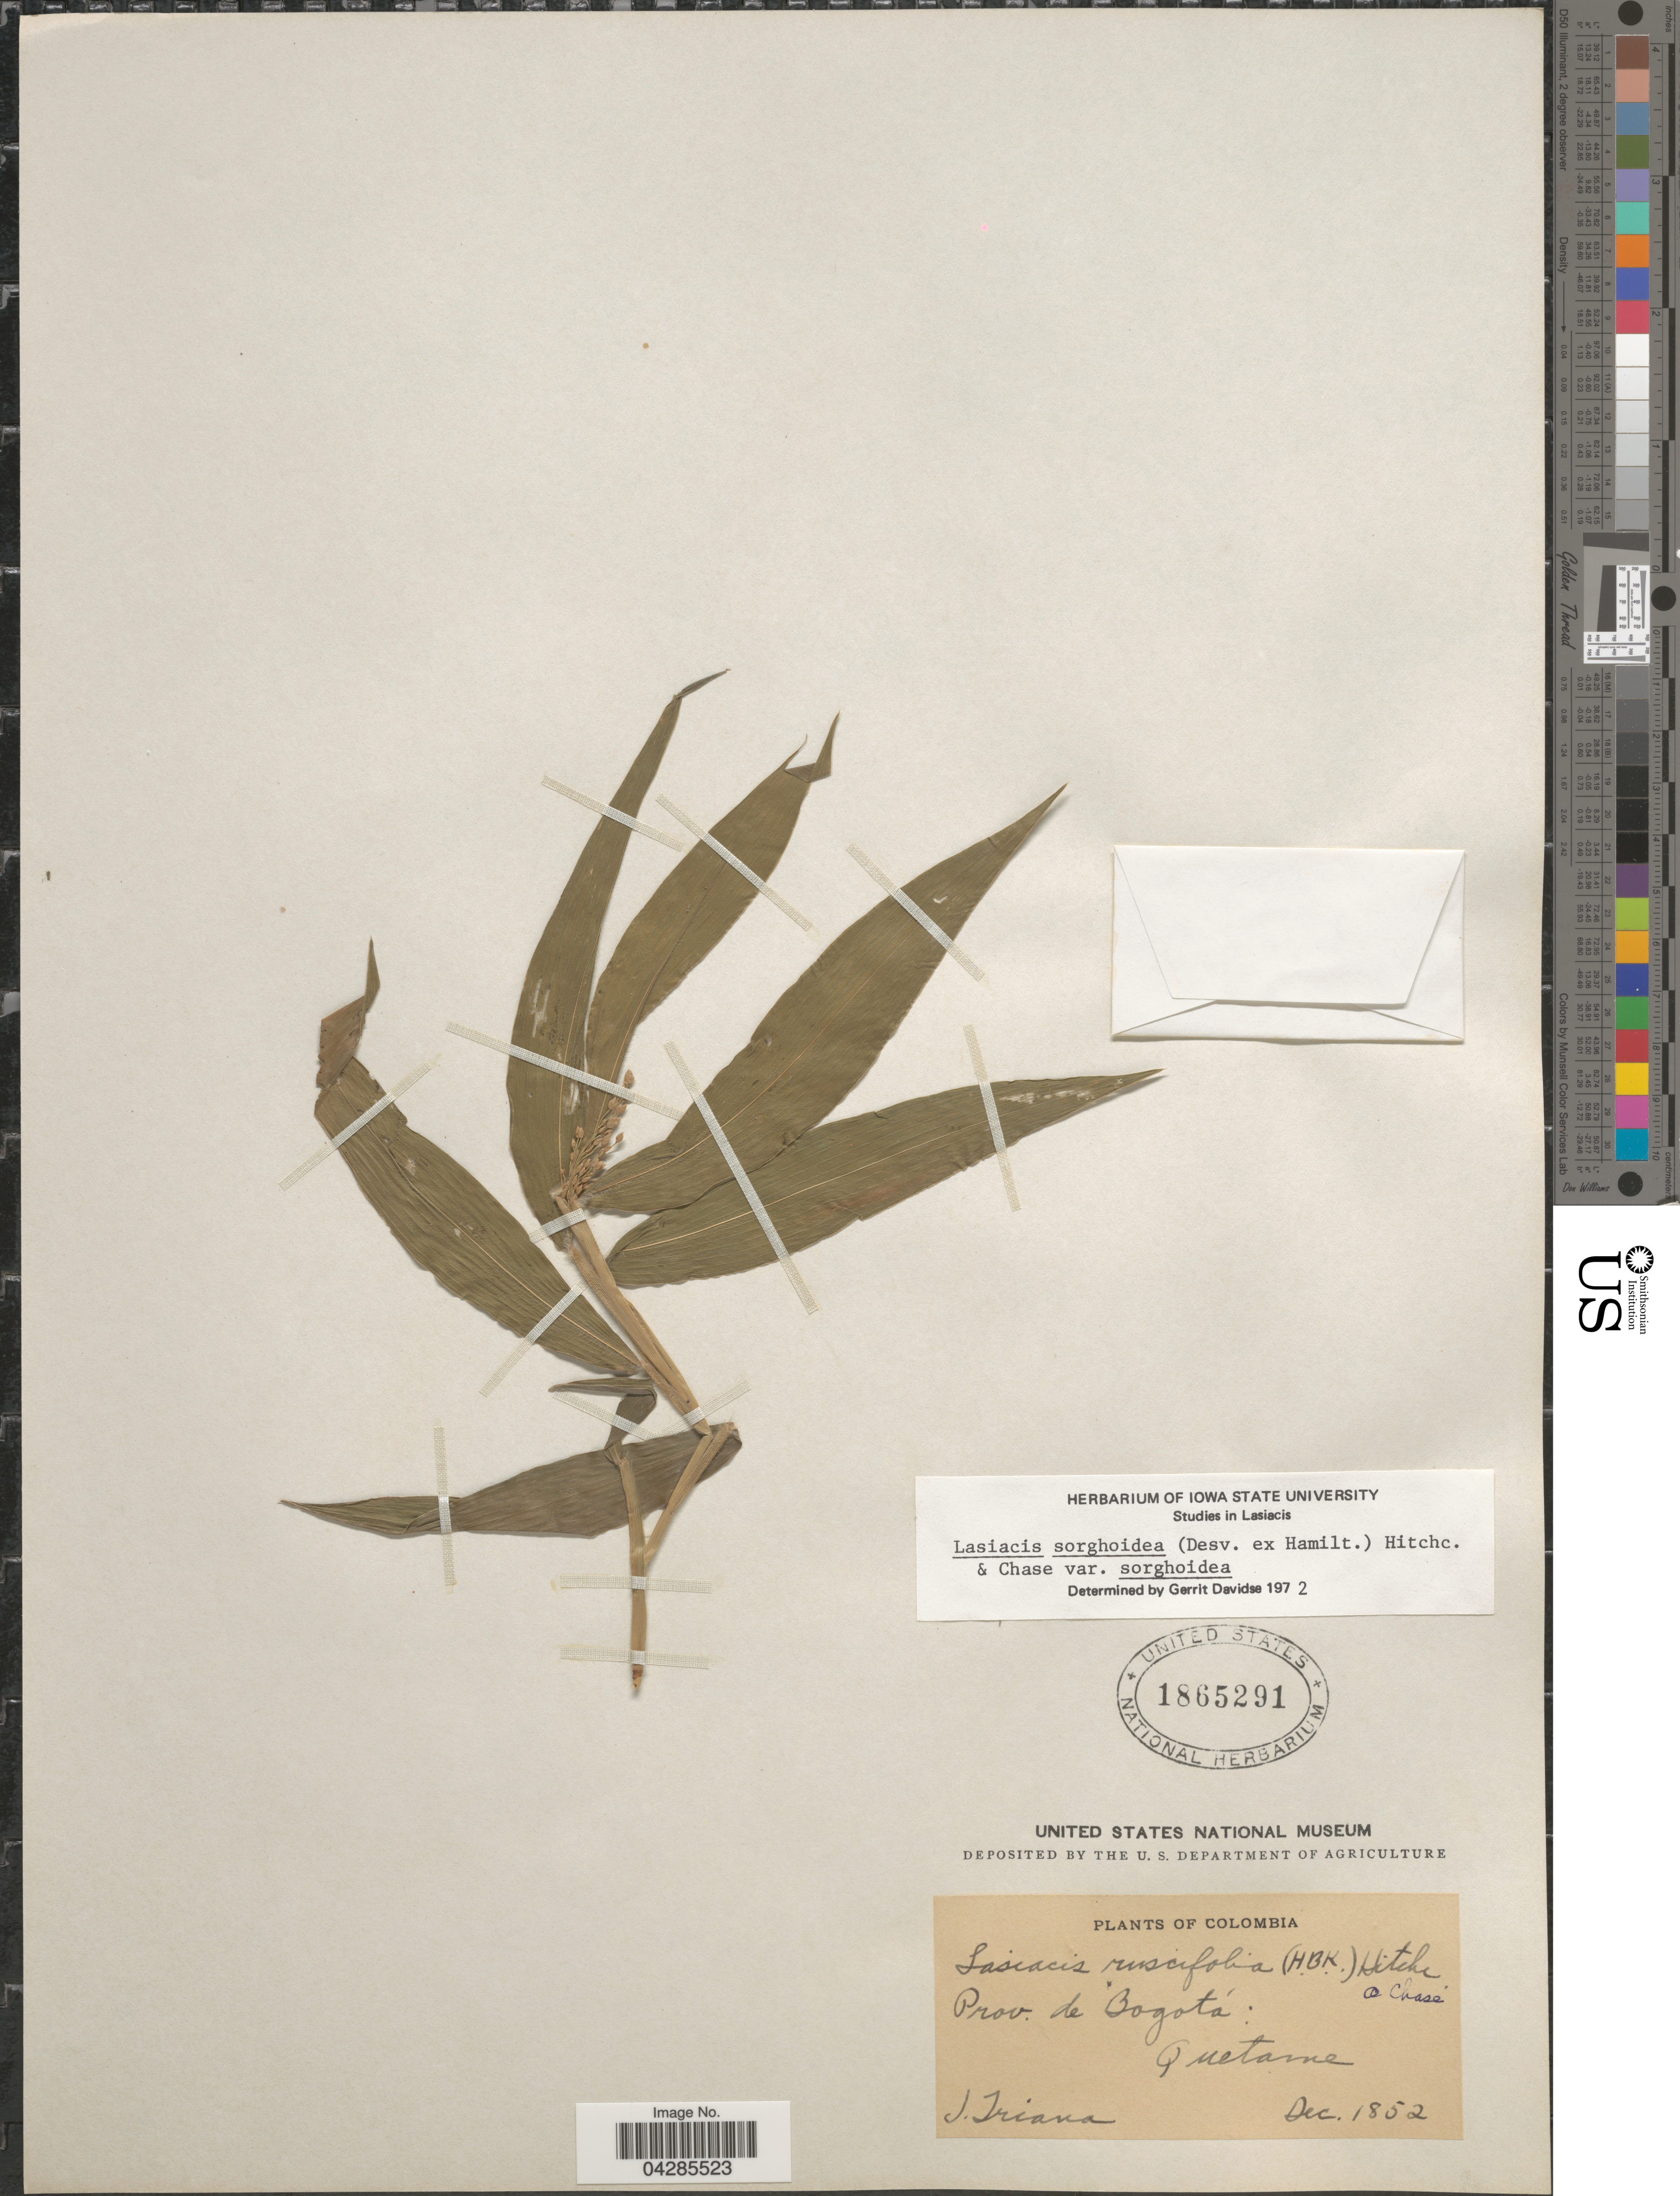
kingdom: Plantae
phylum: Tracheophyta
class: Liliopsida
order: Poales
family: Poaceae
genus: Lasiacis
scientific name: Lasiacis sorghoidea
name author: (Desv. ex Ham.) Hitchc. & Chase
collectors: J. Triana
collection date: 1852-12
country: Colombia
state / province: Bogota D.C.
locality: Quetame.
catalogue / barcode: US 1865291